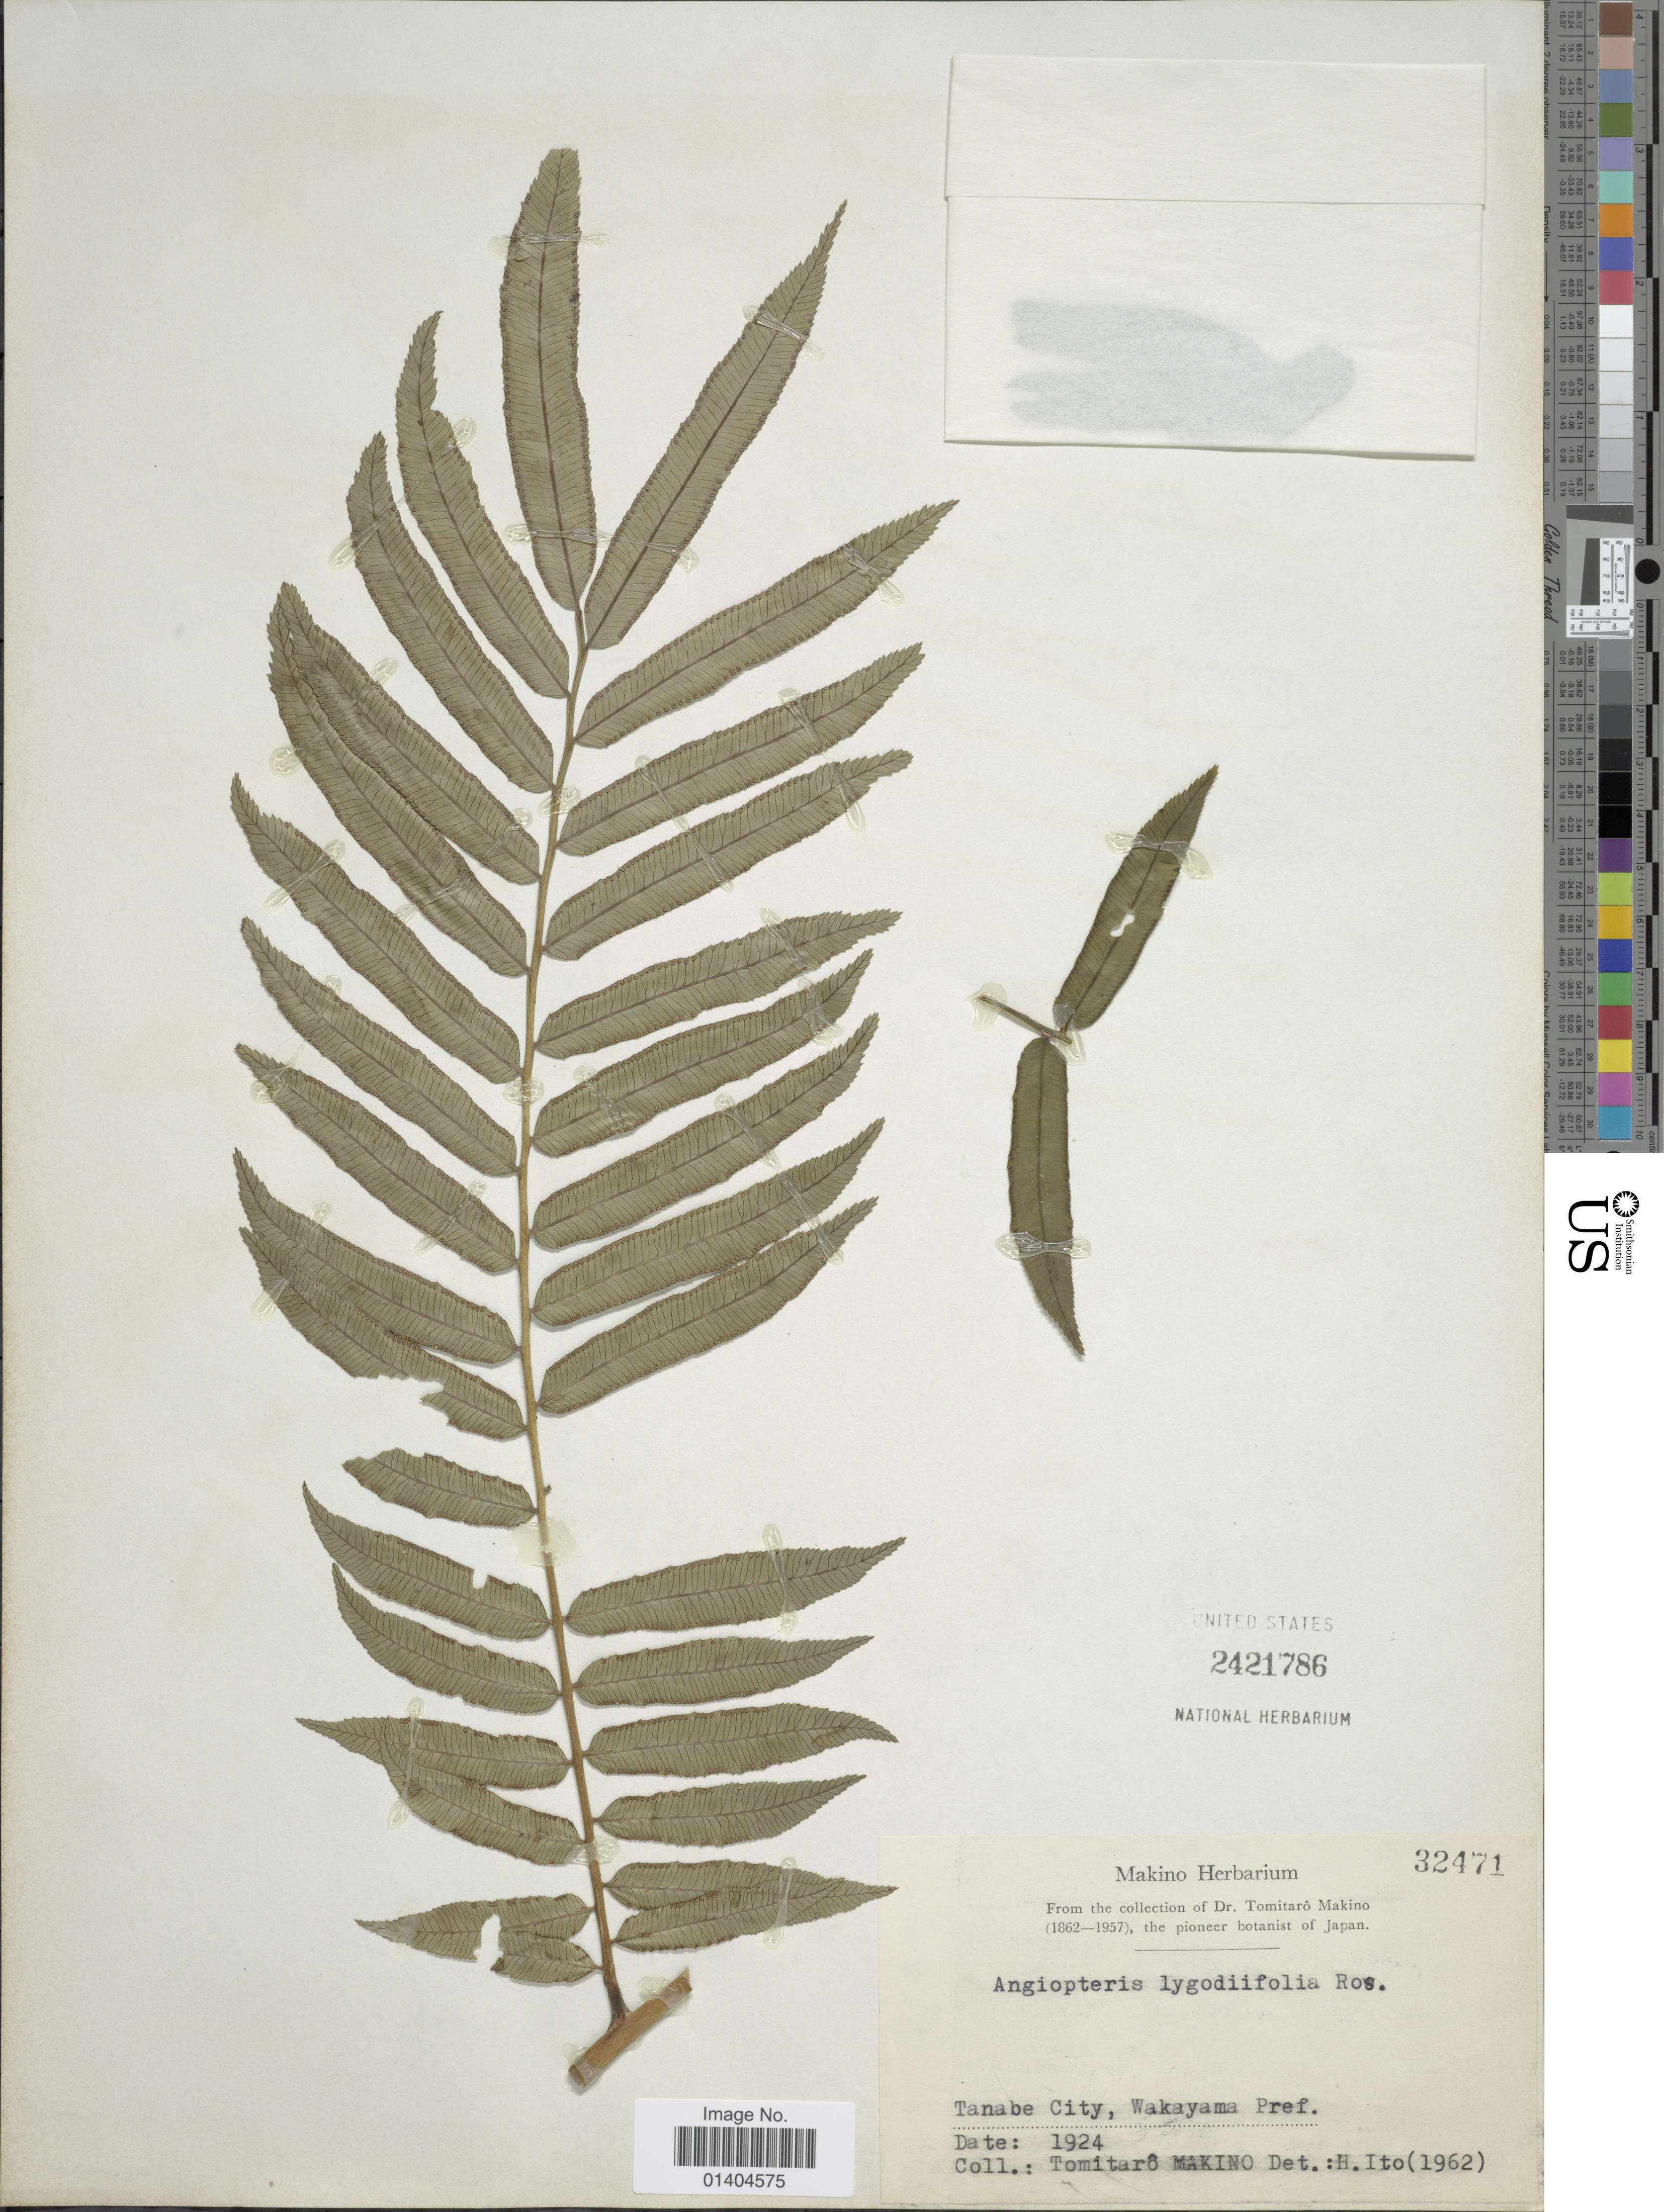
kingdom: Plantae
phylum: Tracheophyta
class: Polypodiopsida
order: Marattiales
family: Marattiaceae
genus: Angiopteris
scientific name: Angiopteris lygodiifolia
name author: Rosenst.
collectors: T. Makino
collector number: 32471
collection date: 1924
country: Japan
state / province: Wakayama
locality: Tanabe City. Wakayama Pref.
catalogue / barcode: US 2421786